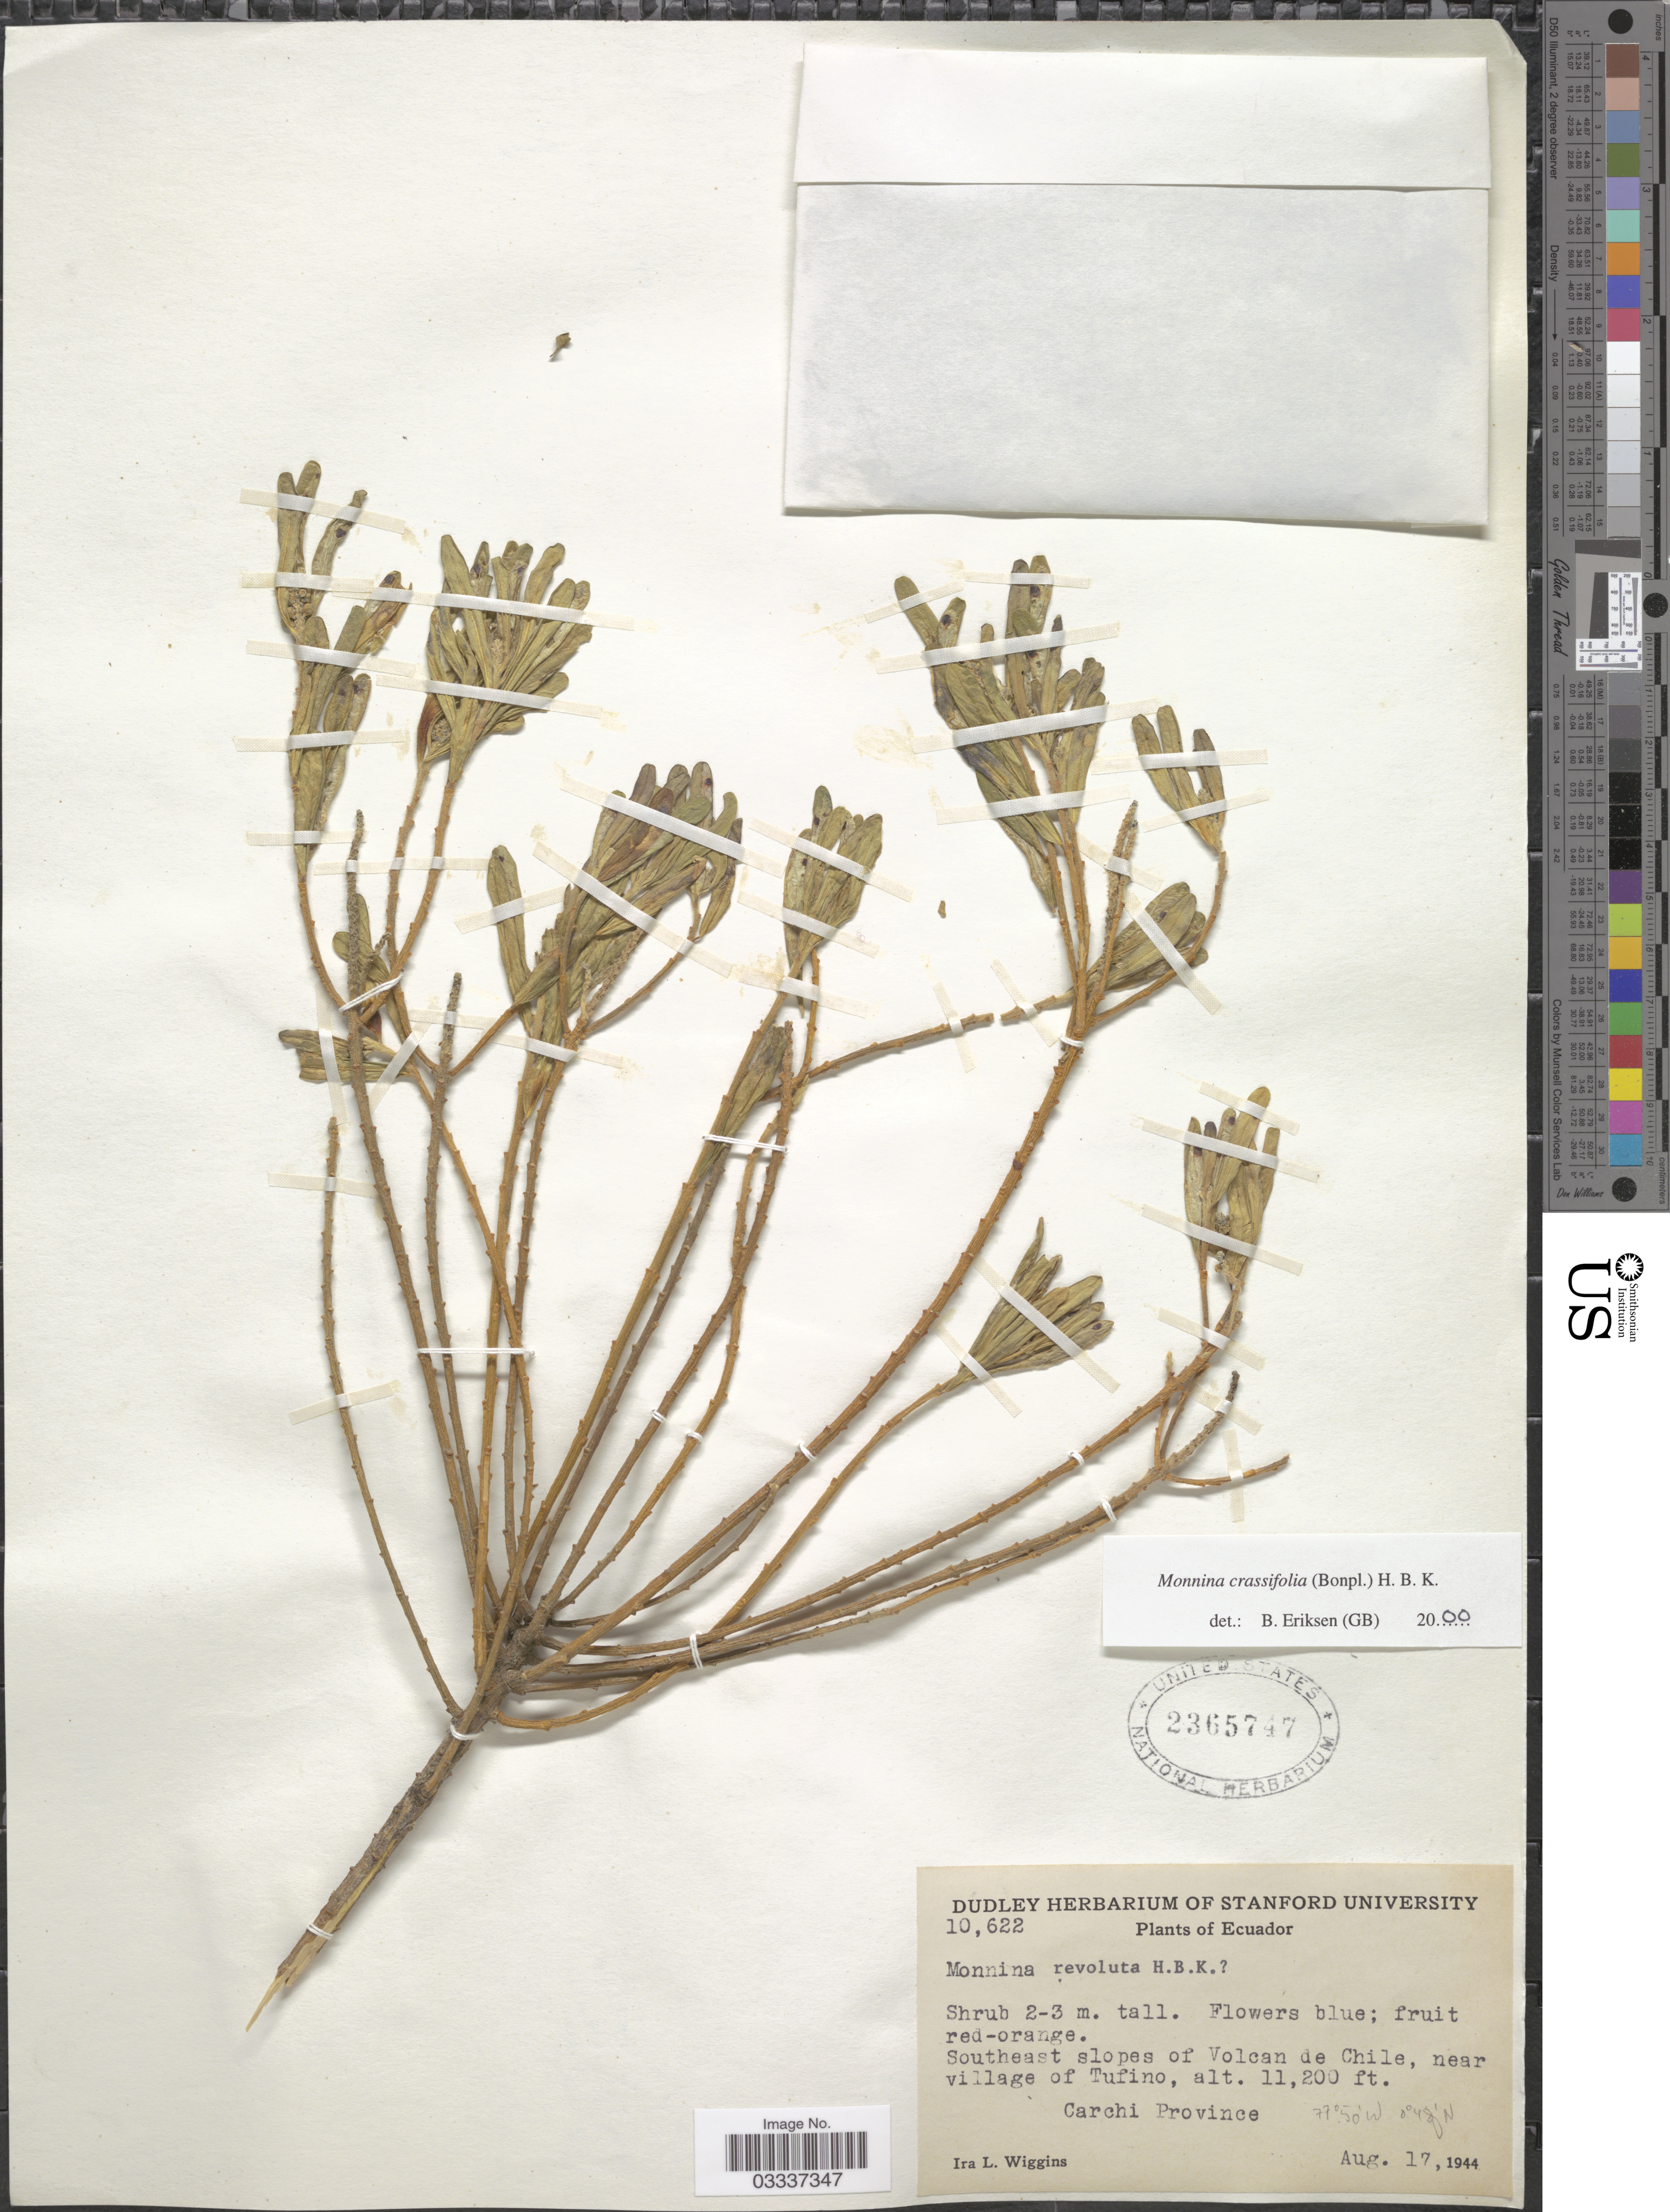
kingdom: Plantae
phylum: Tracheophyta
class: Magnoliopsida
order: Fabales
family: Polygalaceae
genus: Monnina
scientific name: Monnina crassifolia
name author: (Bonpl.) Kunth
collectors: I. L. Wiggins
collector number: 10622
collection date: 1944-08-17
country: Ecuador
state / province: Carchi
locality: Southeast slopes of Volcan de Chile, near village of Tufino, Carchi Province.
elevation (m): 3414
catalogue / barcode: US 2365747